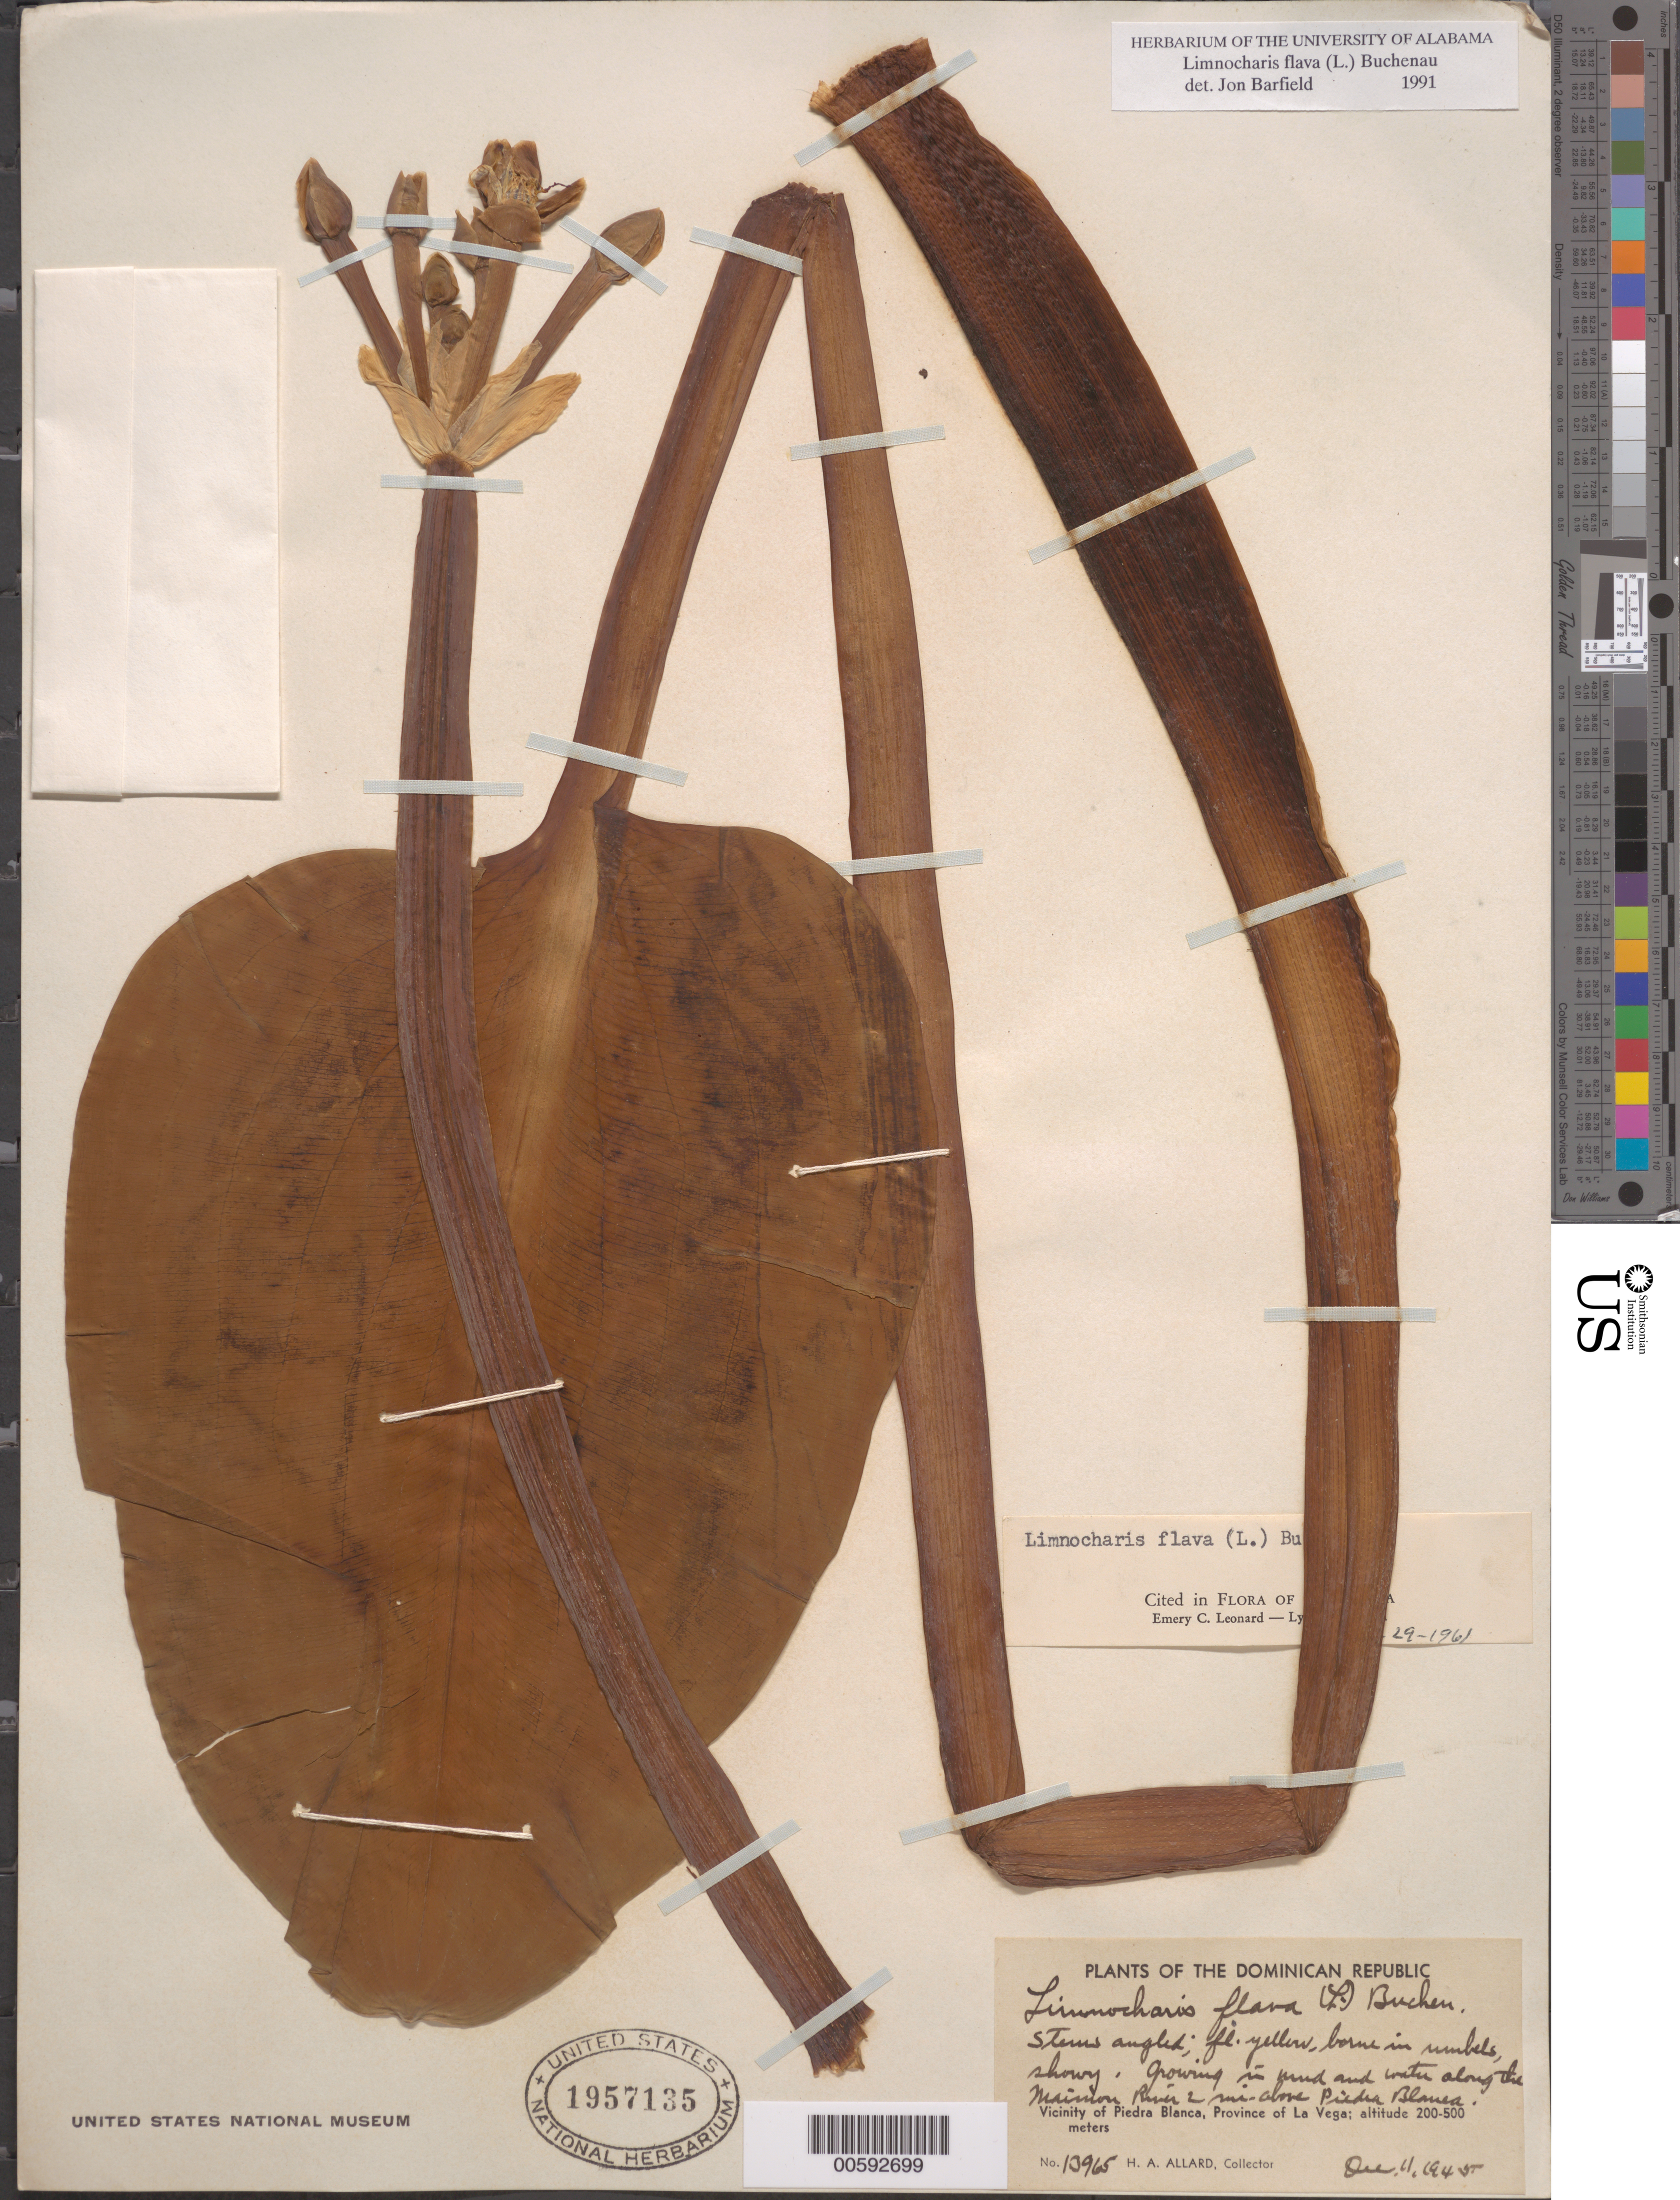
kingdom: Plantae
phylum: Tracheophyta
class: Liliopsida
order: Alismatales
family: Alismataceae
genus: Limnocharis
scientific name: Limnocharis flava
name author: (L.) Buchenau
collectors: H. A. Allard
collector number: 13965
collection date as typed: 11 Dec 1945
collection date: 1945-12-11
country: Dominican Republic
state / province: La Vega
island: Hispaniola Island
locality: Piedra Blanca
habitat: wet soil along knob at rubber plantation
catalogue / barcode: US 1957135